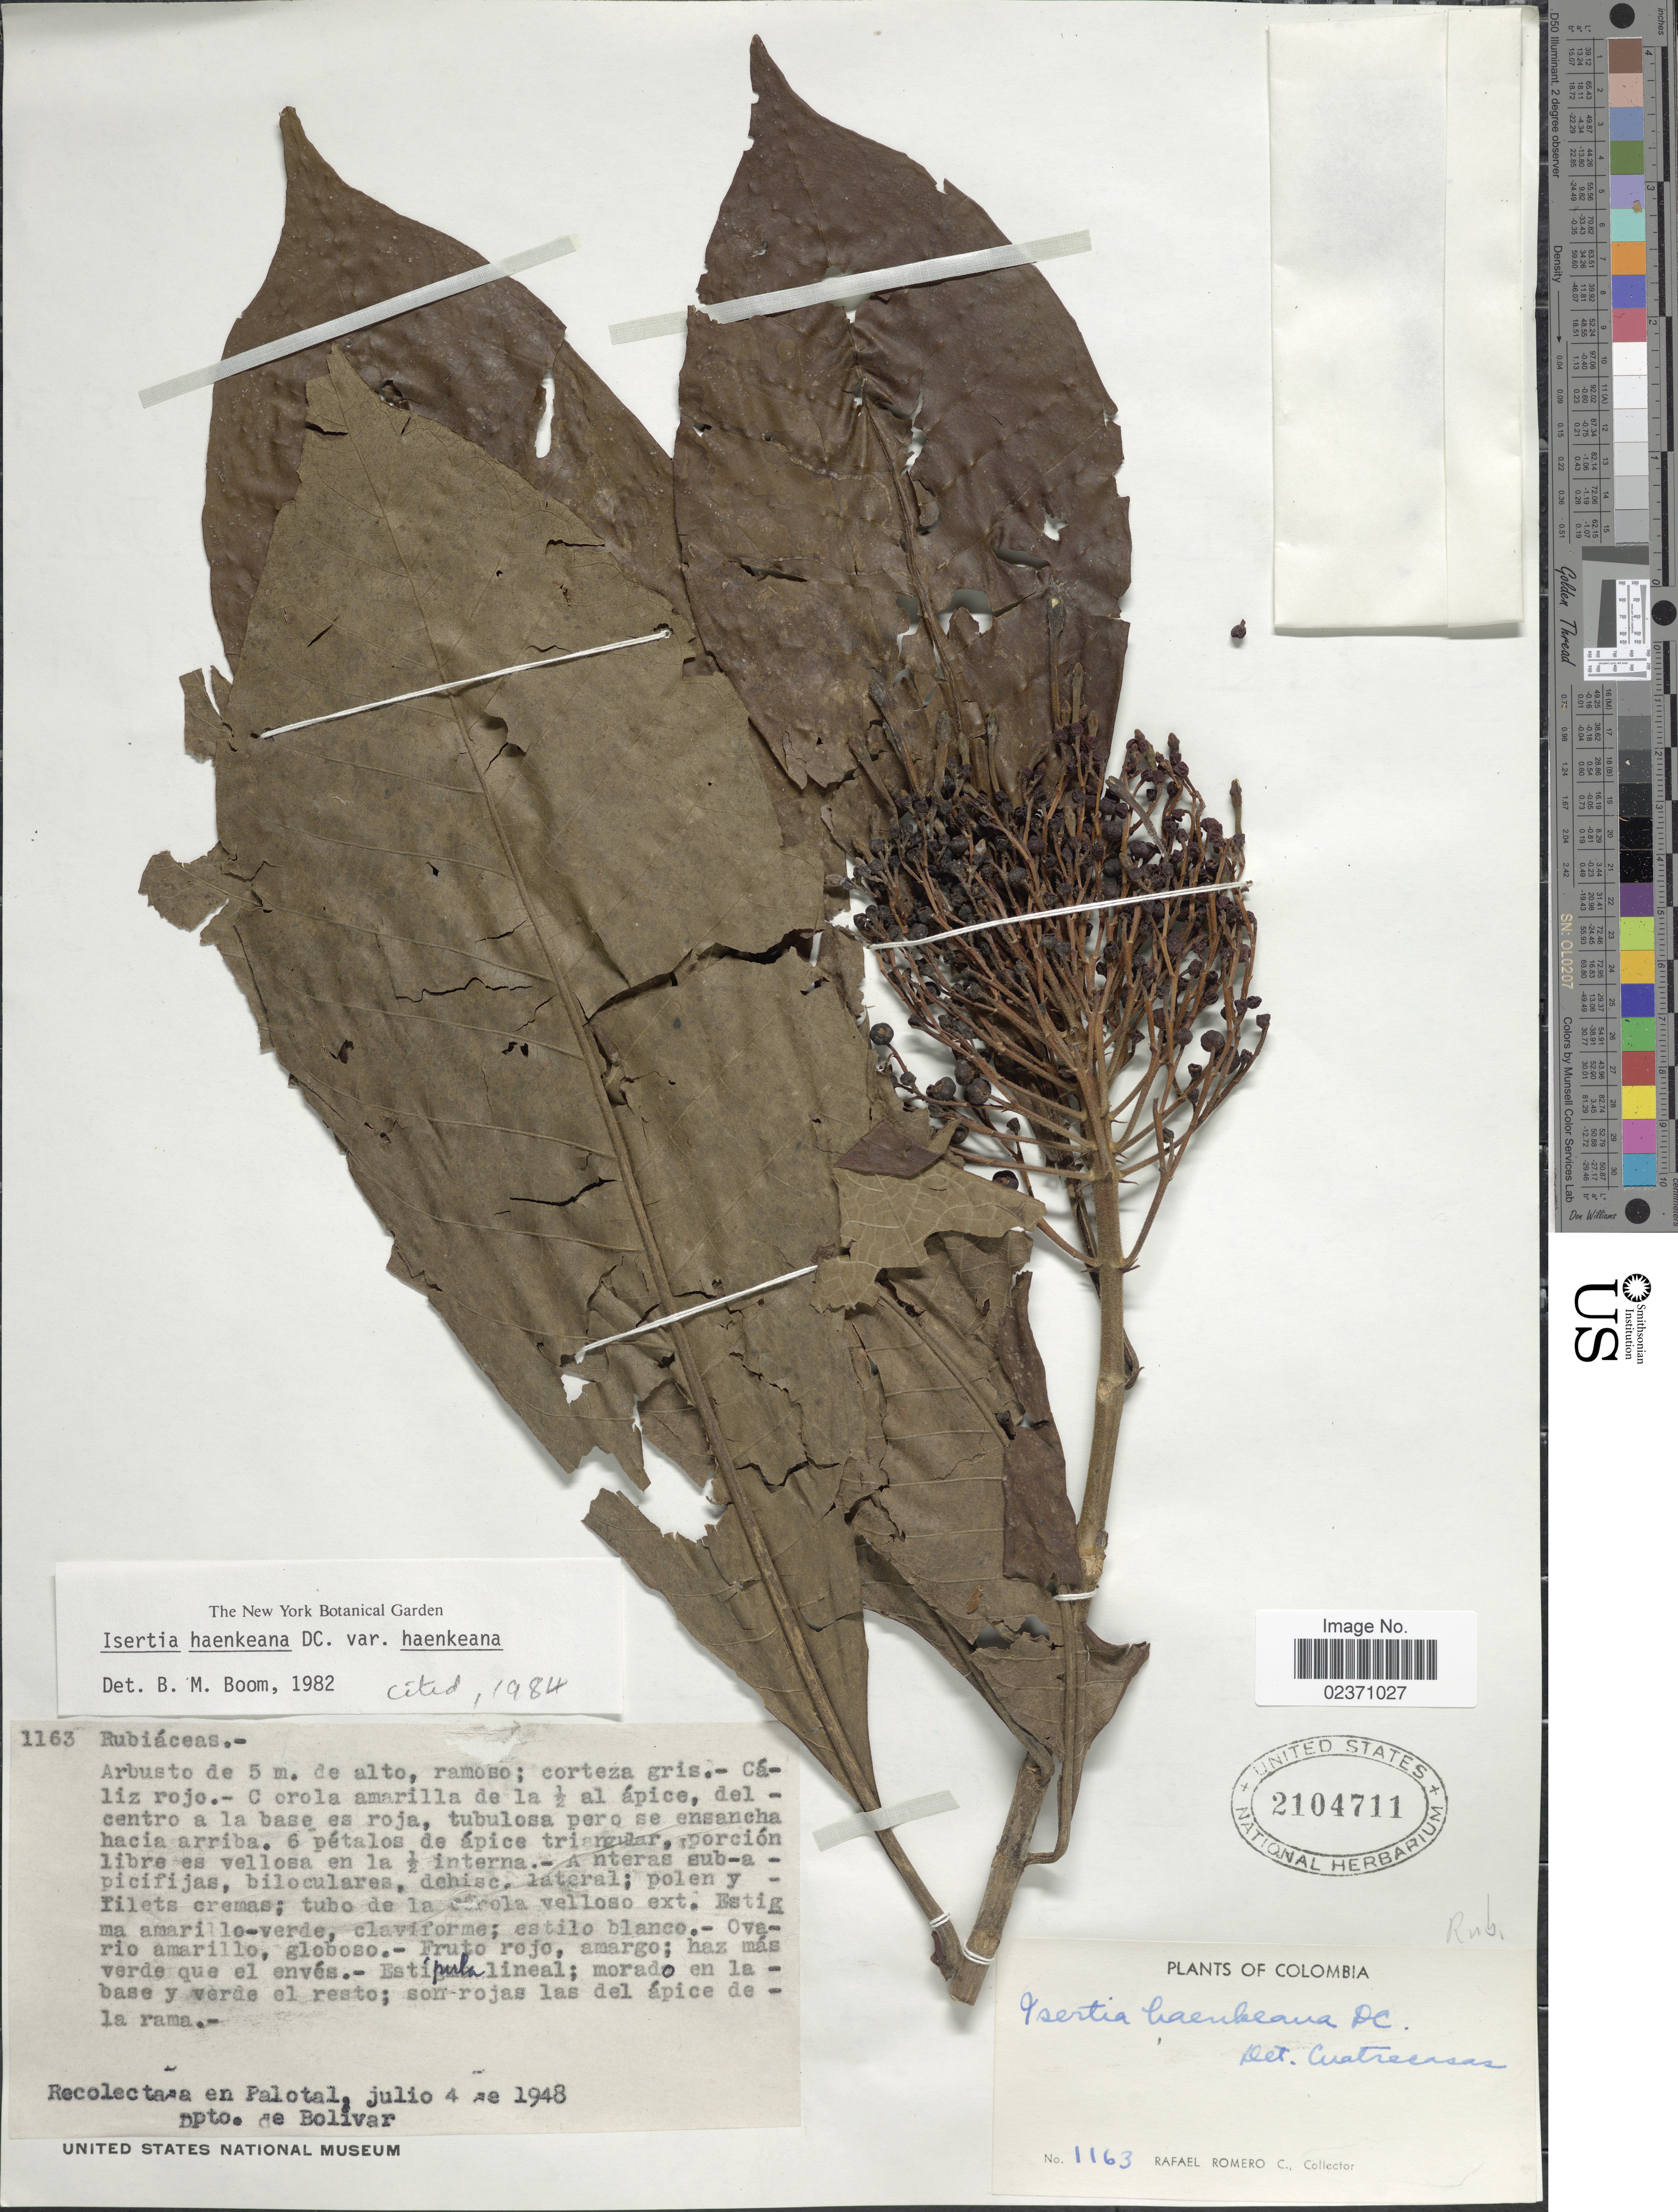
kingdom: Plantae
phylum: Tracheophyta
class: Magnoliopsida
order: Gentianales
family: Rubiaceae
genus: Isertia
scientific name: Isertia haenkeana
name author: DC.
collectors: R. Romero Castañeda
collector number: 1163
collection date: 1948-07-04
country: Colombia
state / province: Bolívar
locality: Palotal. Dpto. de Bolivar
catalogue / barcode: US 2104711